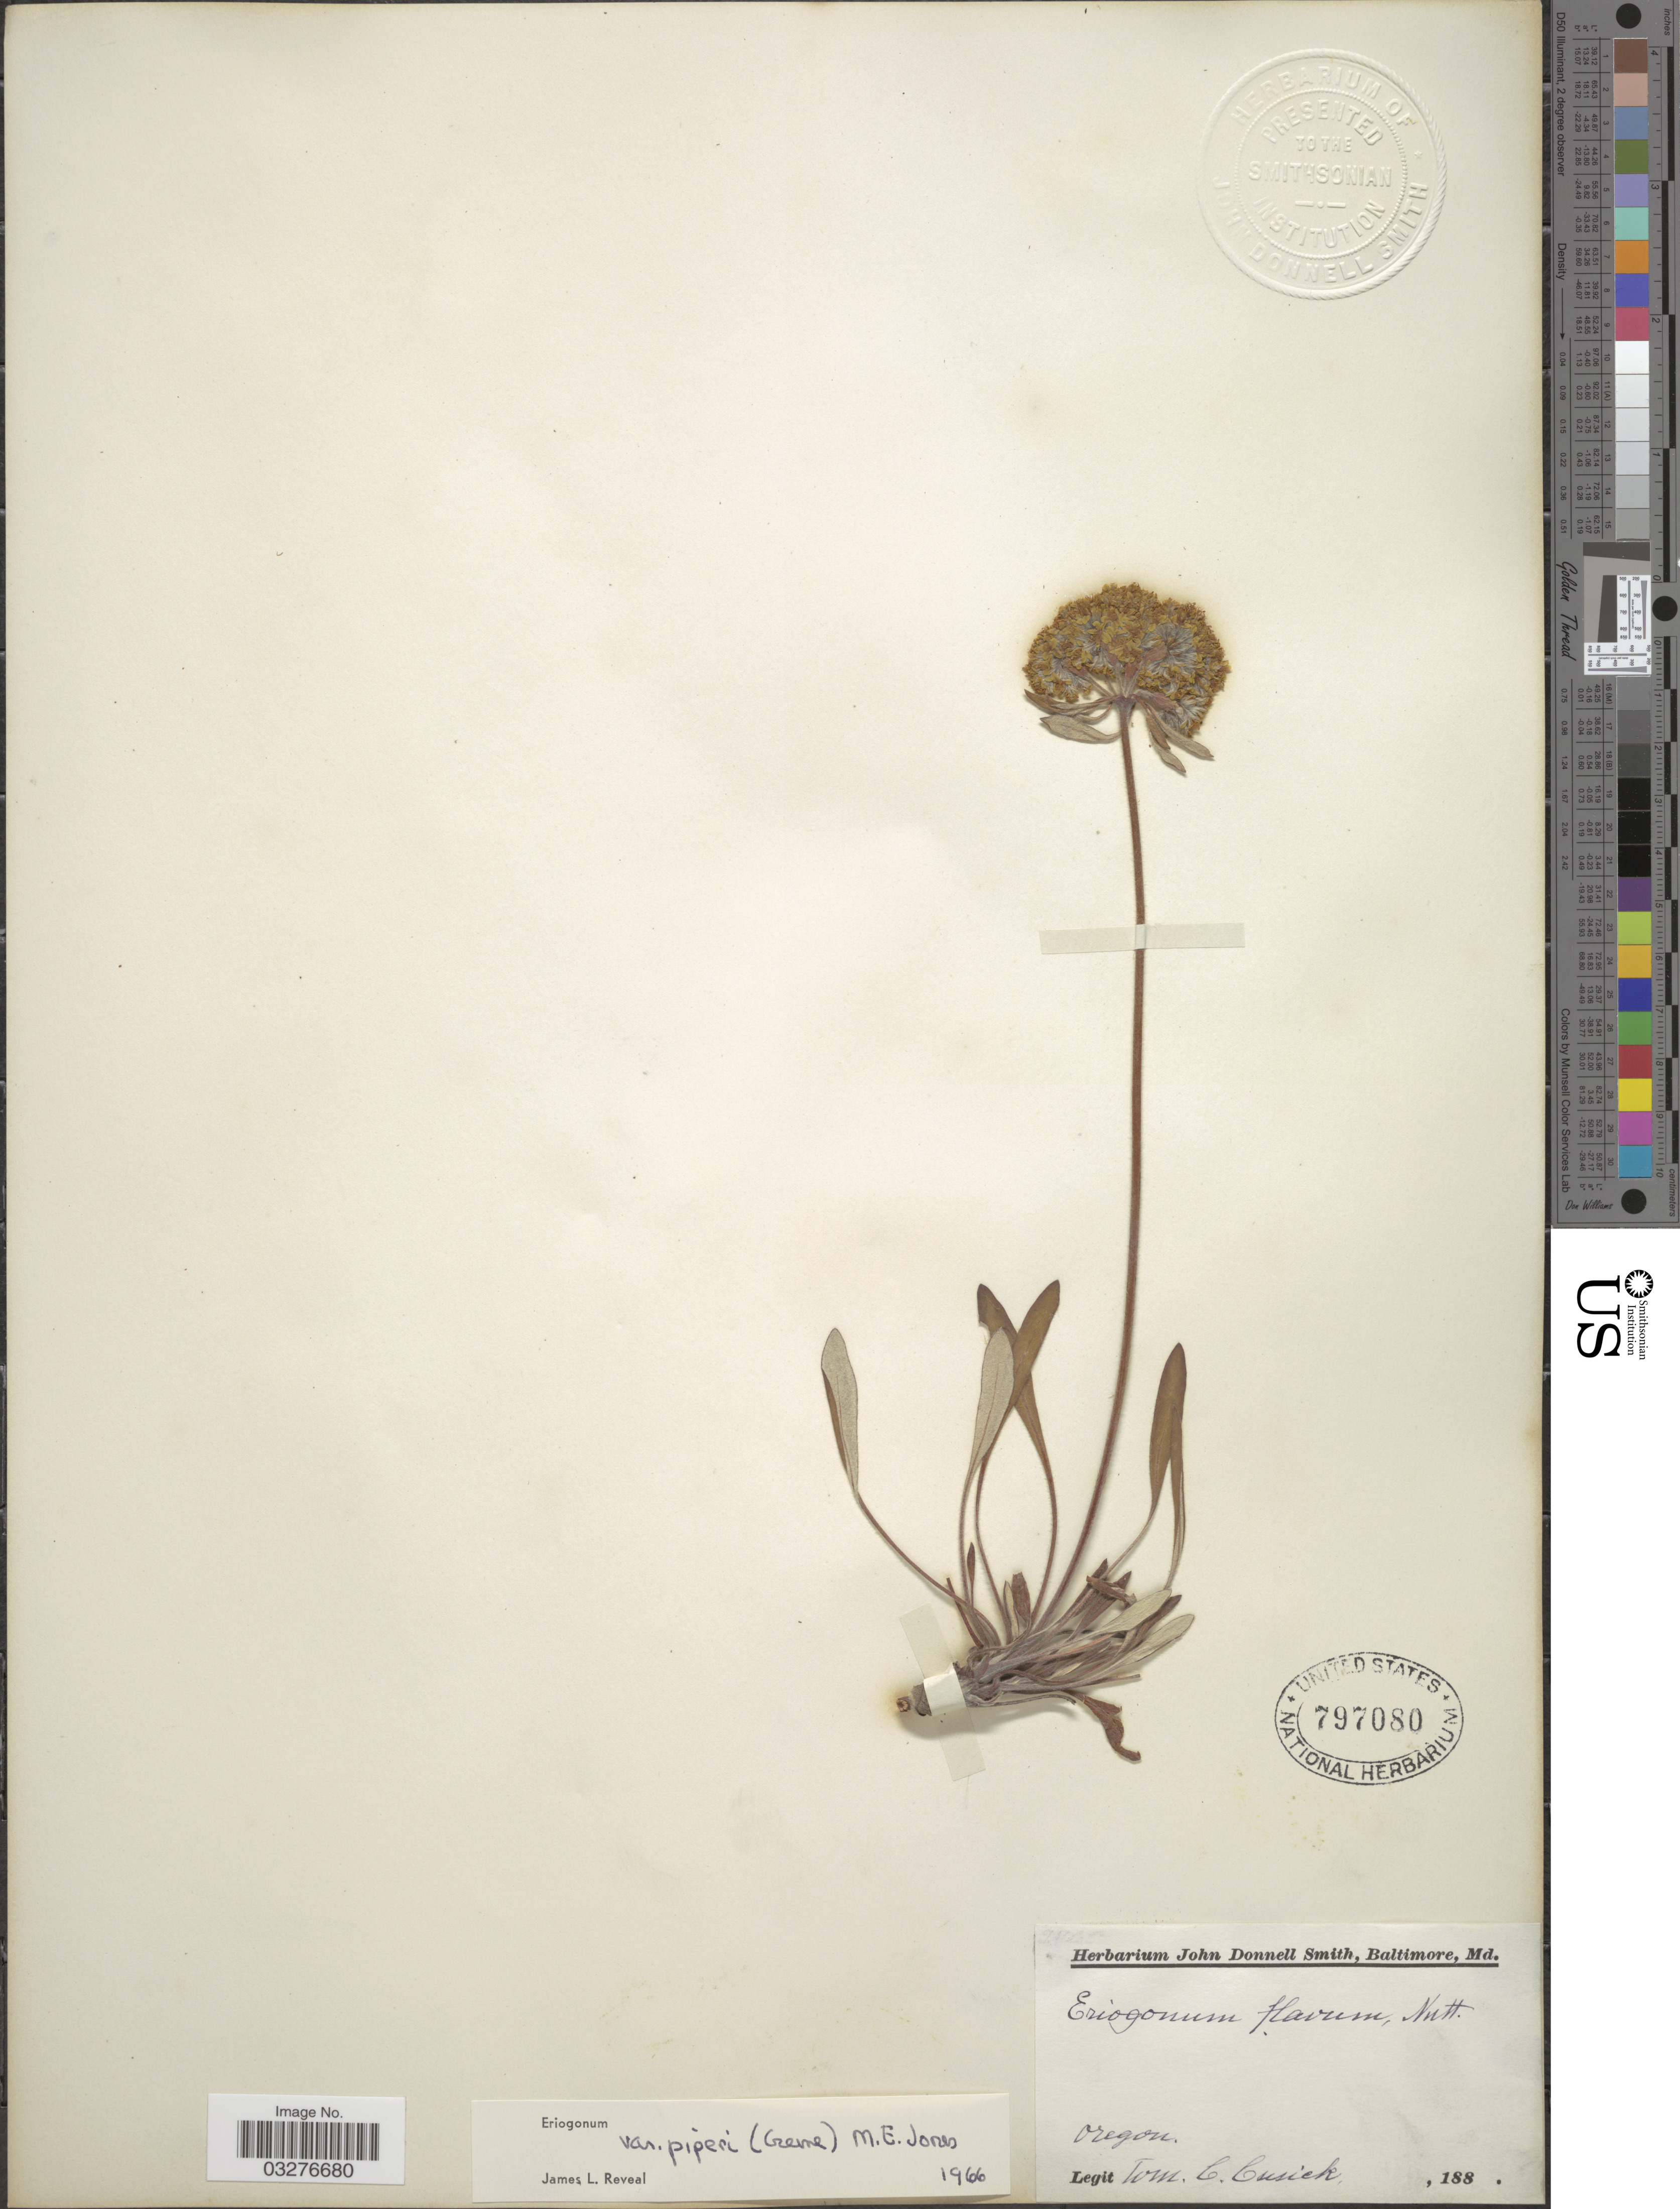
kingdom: Plantae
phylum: Tracheophyta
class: Magnoliopsida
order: Caryophyllales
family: Polygonaceae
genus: Eriogonum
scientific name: Eriogonum flavum var. piperi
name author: M.E. Jones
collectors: T. Cusick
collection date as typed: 188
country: United States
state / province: Oregon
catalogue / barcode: US 797080